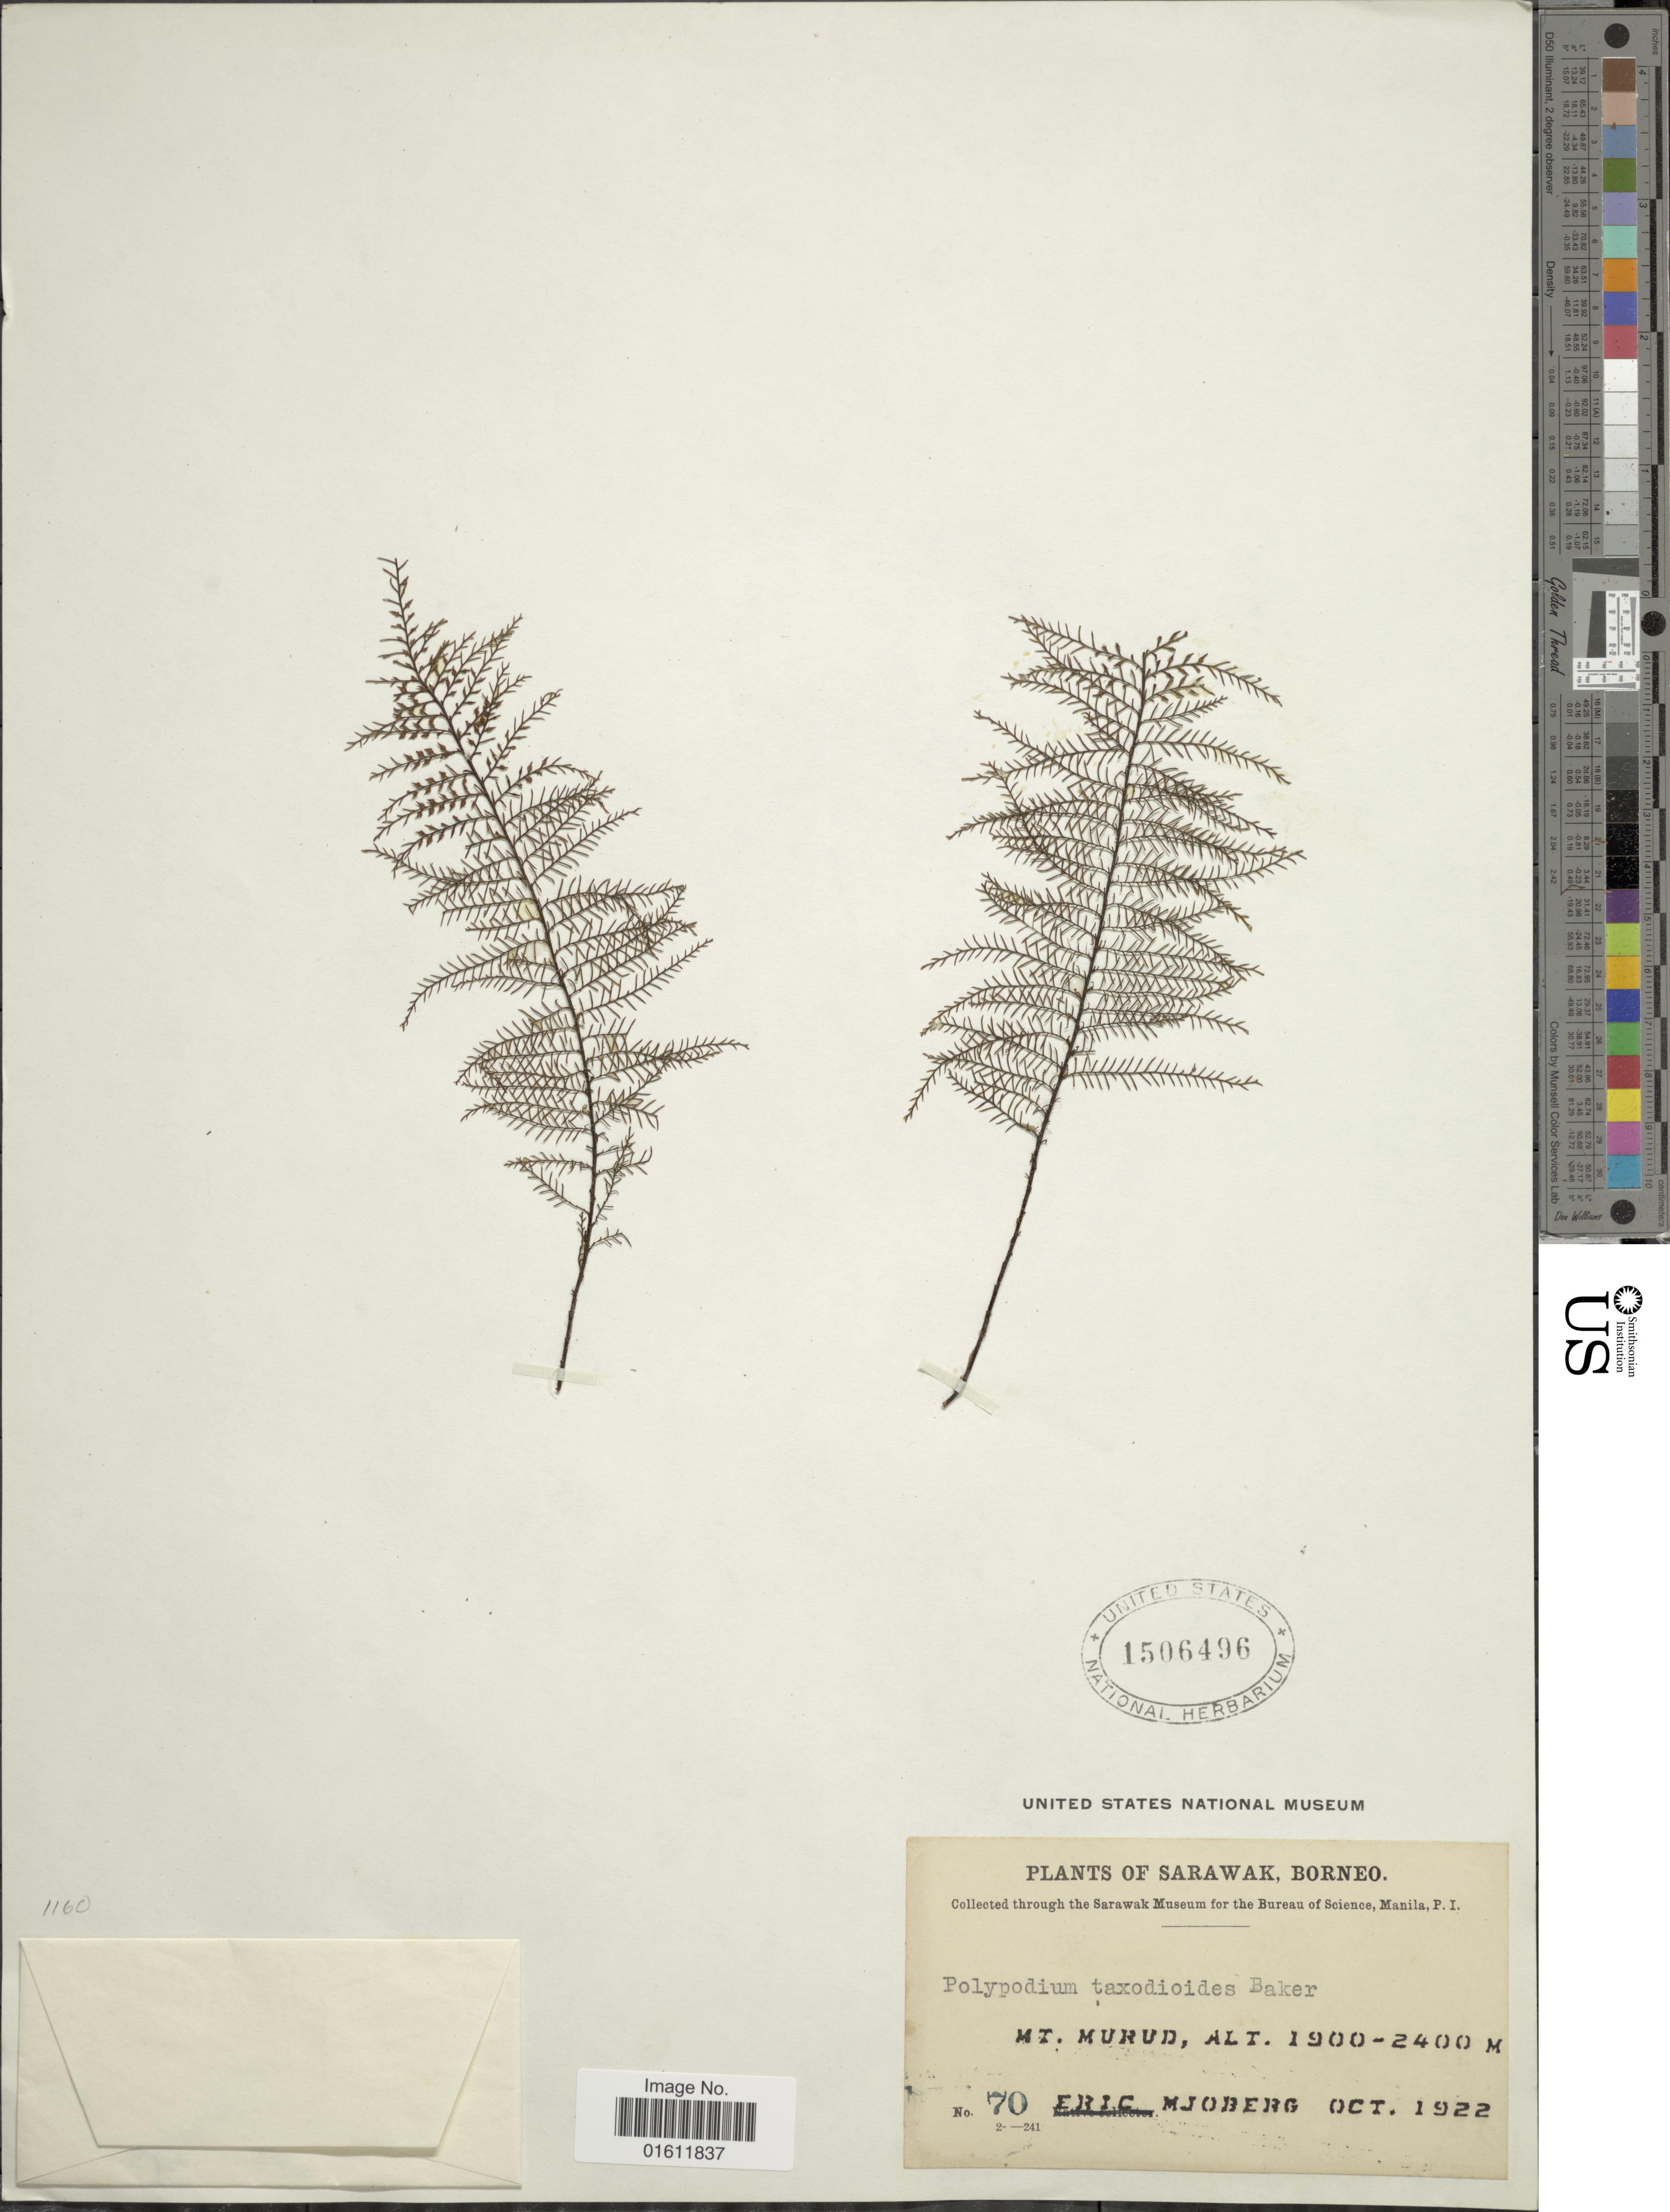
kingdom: Plantae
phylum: Tracheophyta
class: Polypodiopsida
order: Polypodiales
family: Polypodiaceae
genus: Themelium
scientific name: Themelium taxodioides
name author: (Baker) Parris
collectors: E. Mjoberg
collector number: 70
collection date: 1922-10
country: Malaysia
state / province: Sarawak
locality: Borneo, Mt.Murud.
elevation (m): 1900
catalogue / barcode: US 1506496